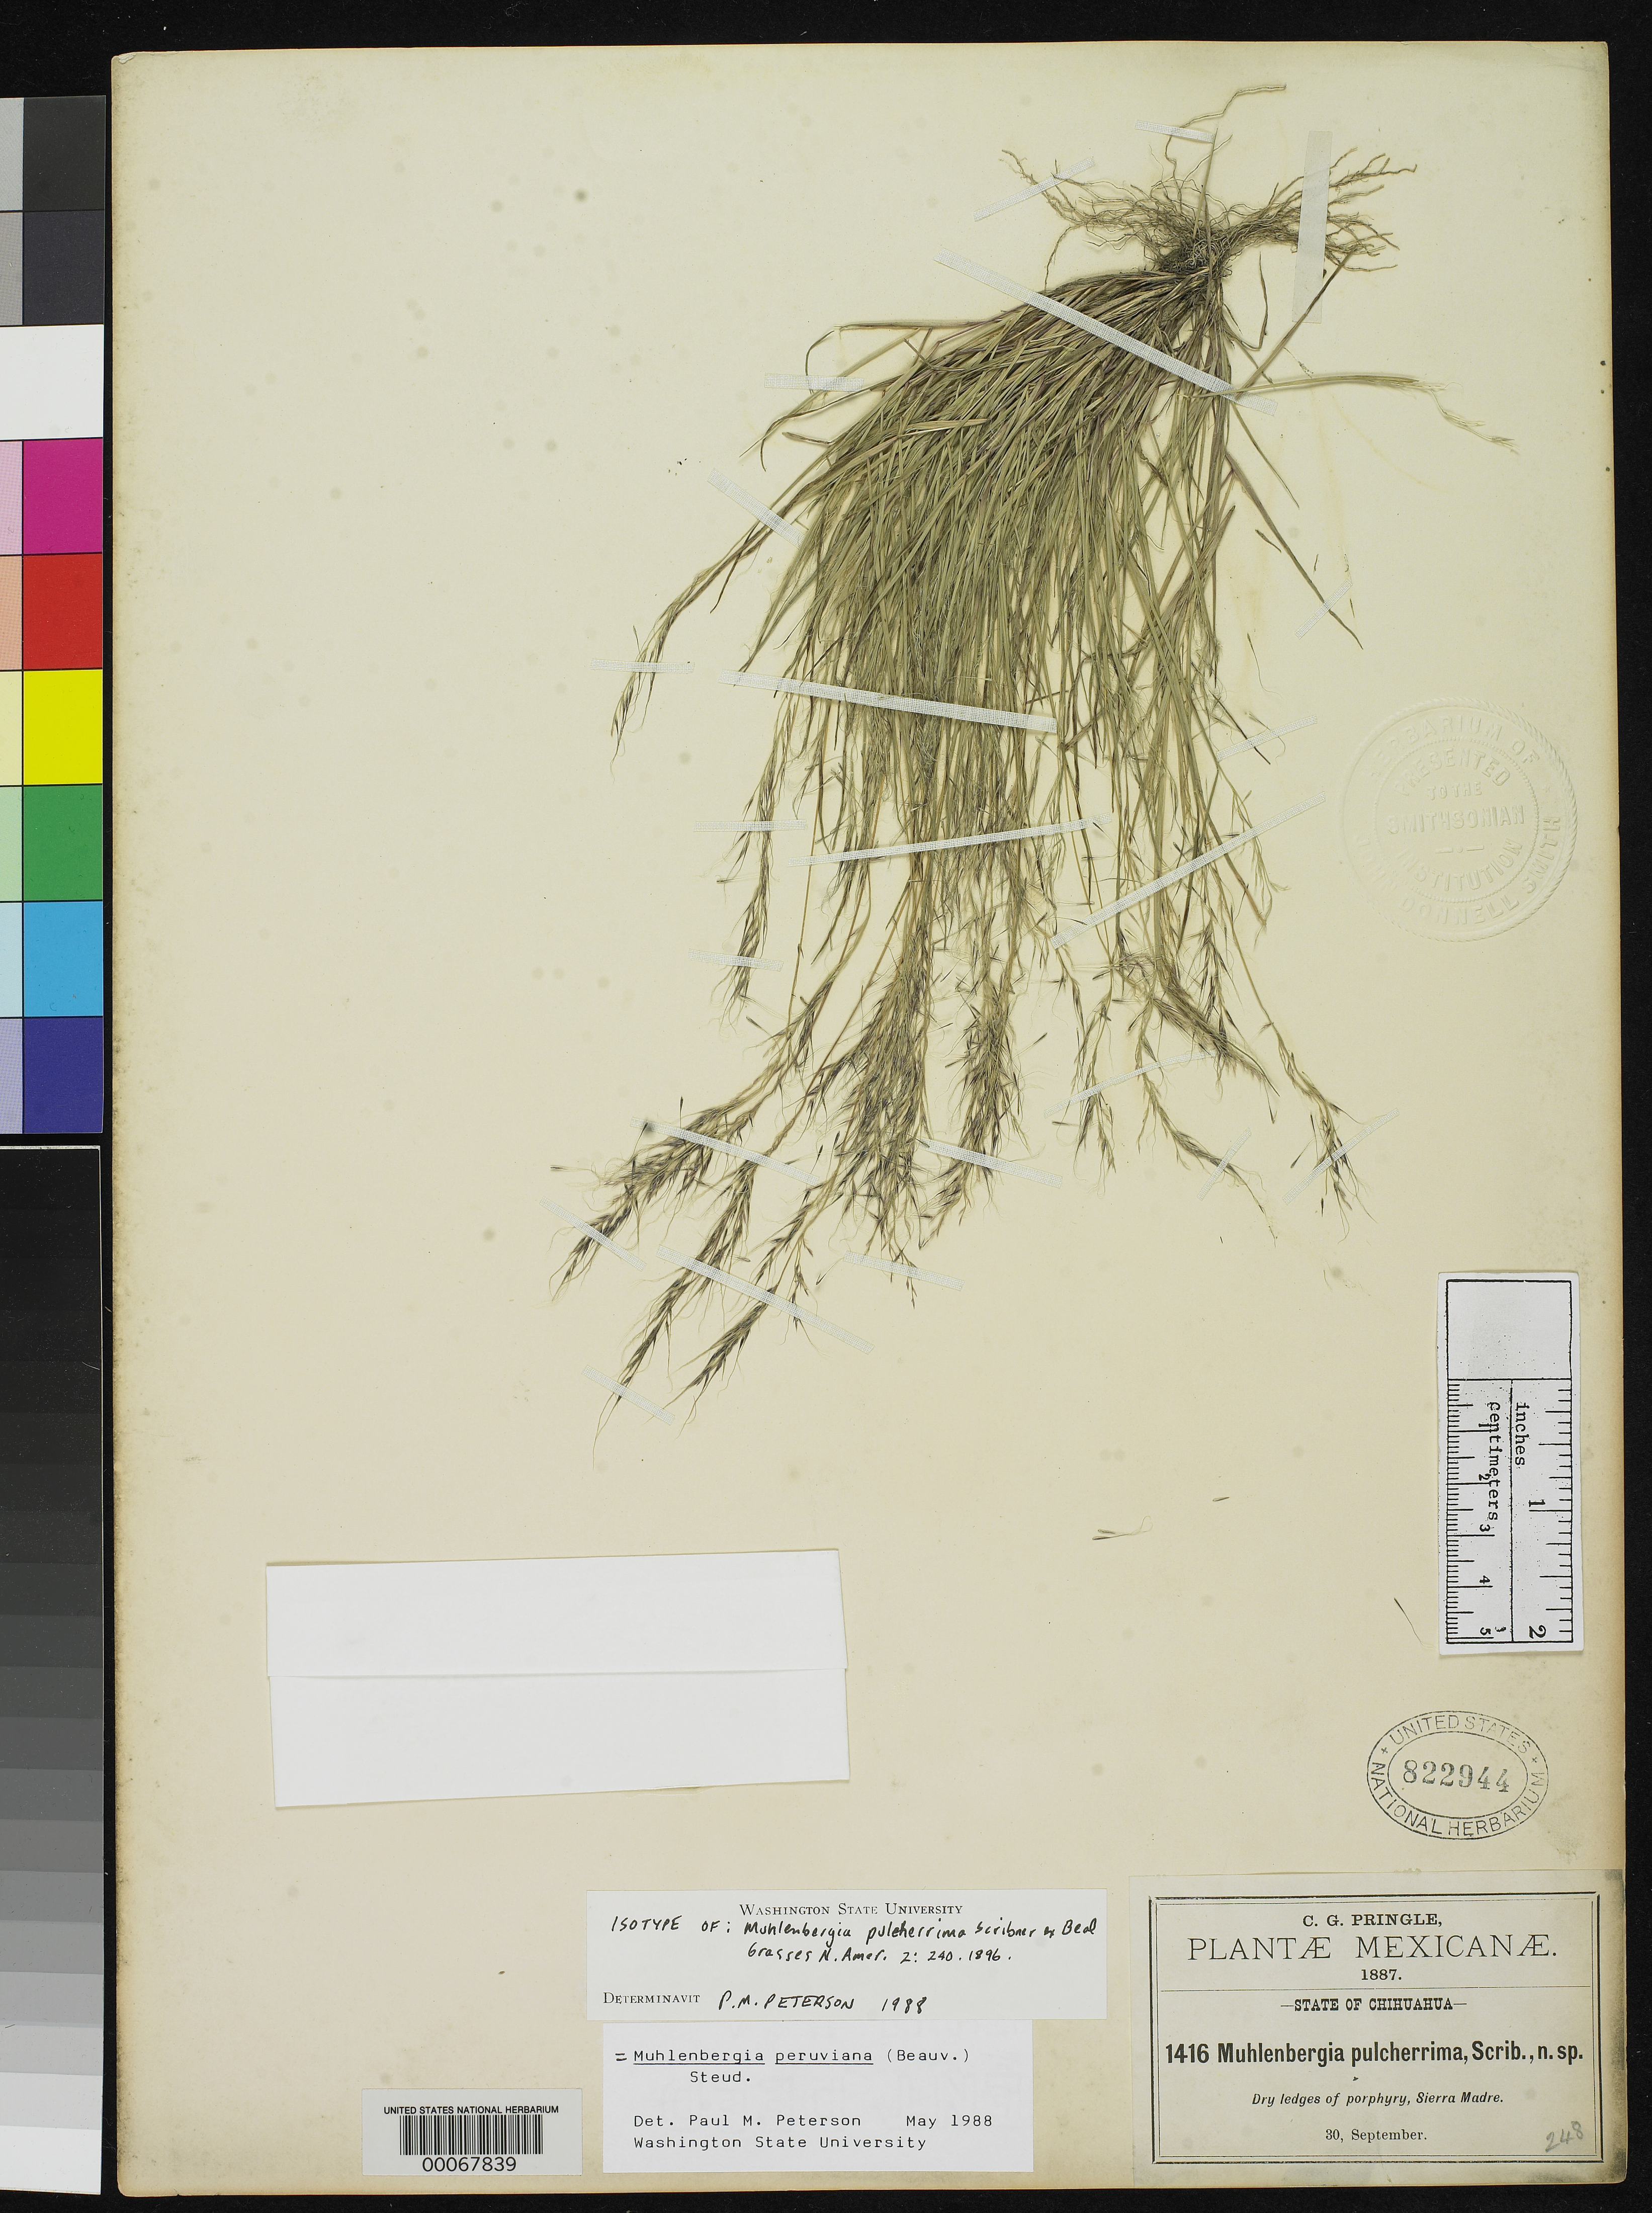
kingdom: Plantae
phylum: Tracheophyta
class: Liliopsida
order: Poales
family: Poaceae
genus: Muhlenbergia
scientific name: Muhlenbergia pulcherrima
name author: Scribn. ex W.J. Beal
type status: Isotype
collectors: C. G. Pringle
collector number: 1416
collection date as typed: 30 Sep 1887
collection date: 1887-09-30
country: Mexico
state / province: Chihuahua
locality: Sierra Madre.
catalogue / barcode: US 822944